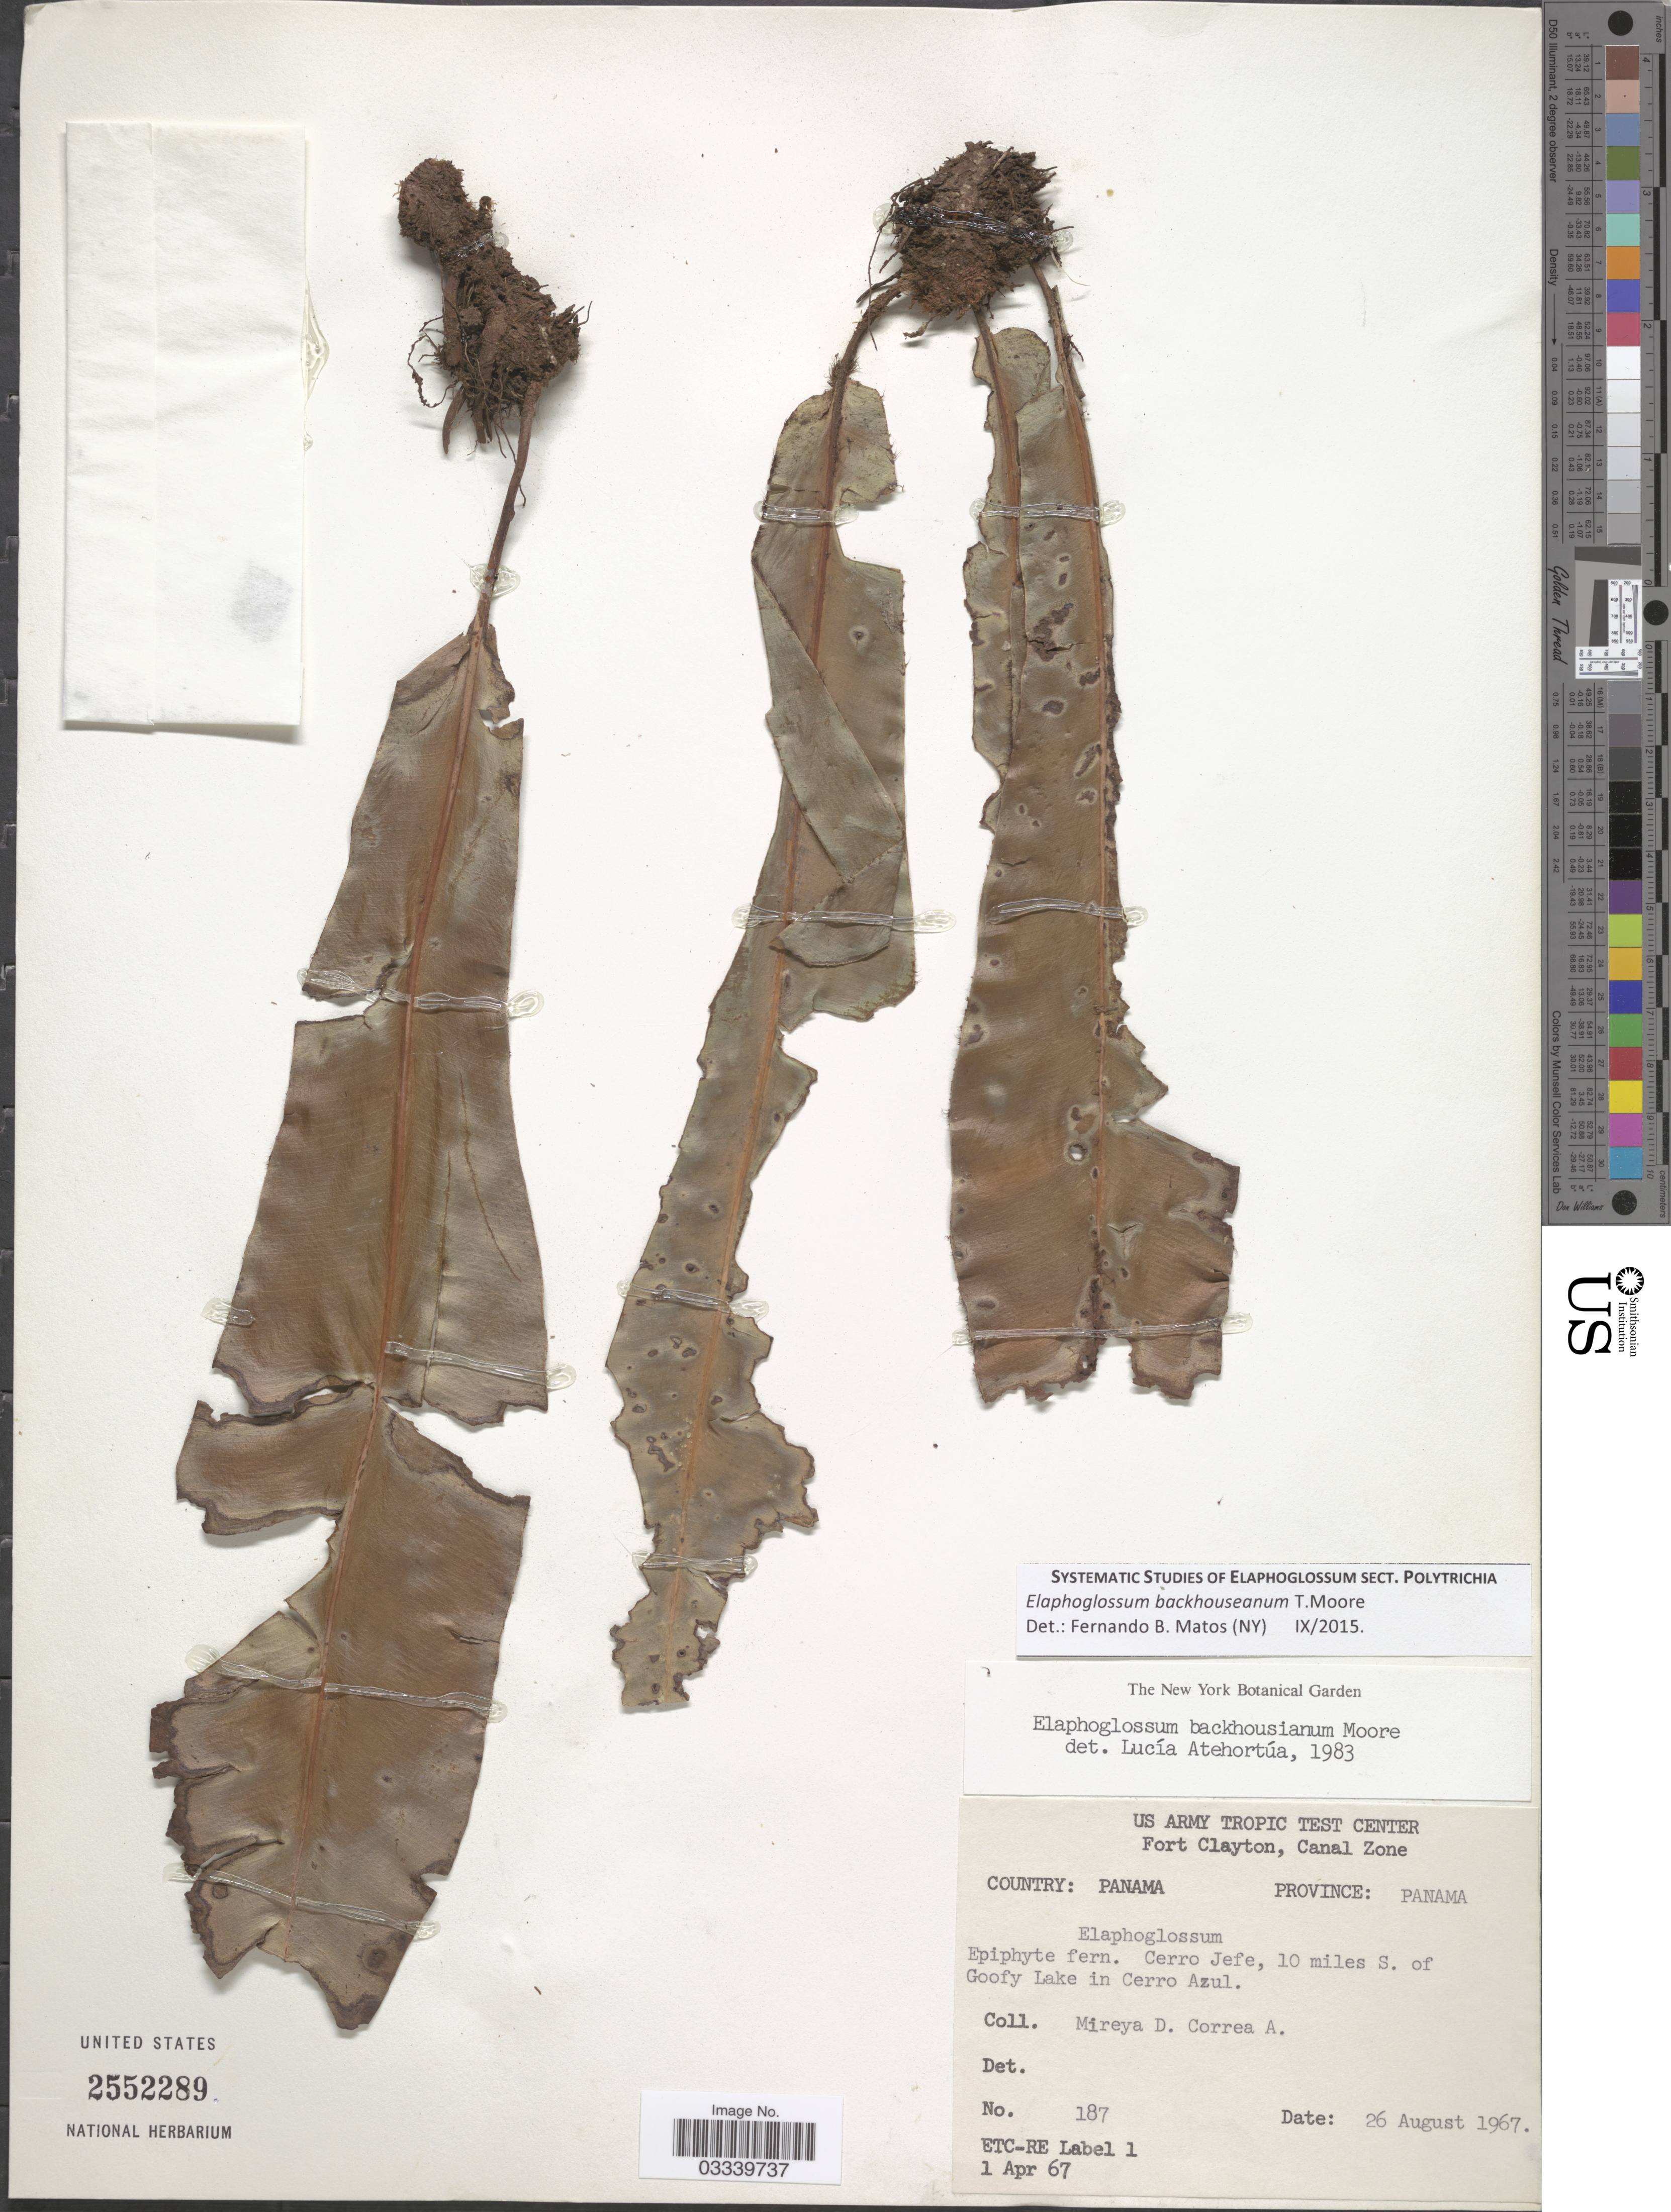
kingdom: Plantae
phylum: Tracheophyta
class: Polypodiopsida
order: Polypodiales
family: Dryopteridaceae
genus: Elaphoglossum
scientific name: Elaphoglossum backhouseanum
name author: T. Moore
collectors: M. D. Corrêa-A.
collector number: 187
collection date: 1967-08-26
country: Panama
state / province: Panamá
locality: Cerro Jefe, 10 miles S. of Goofy Lake in Cerro Azul.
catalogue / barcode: US 2552289